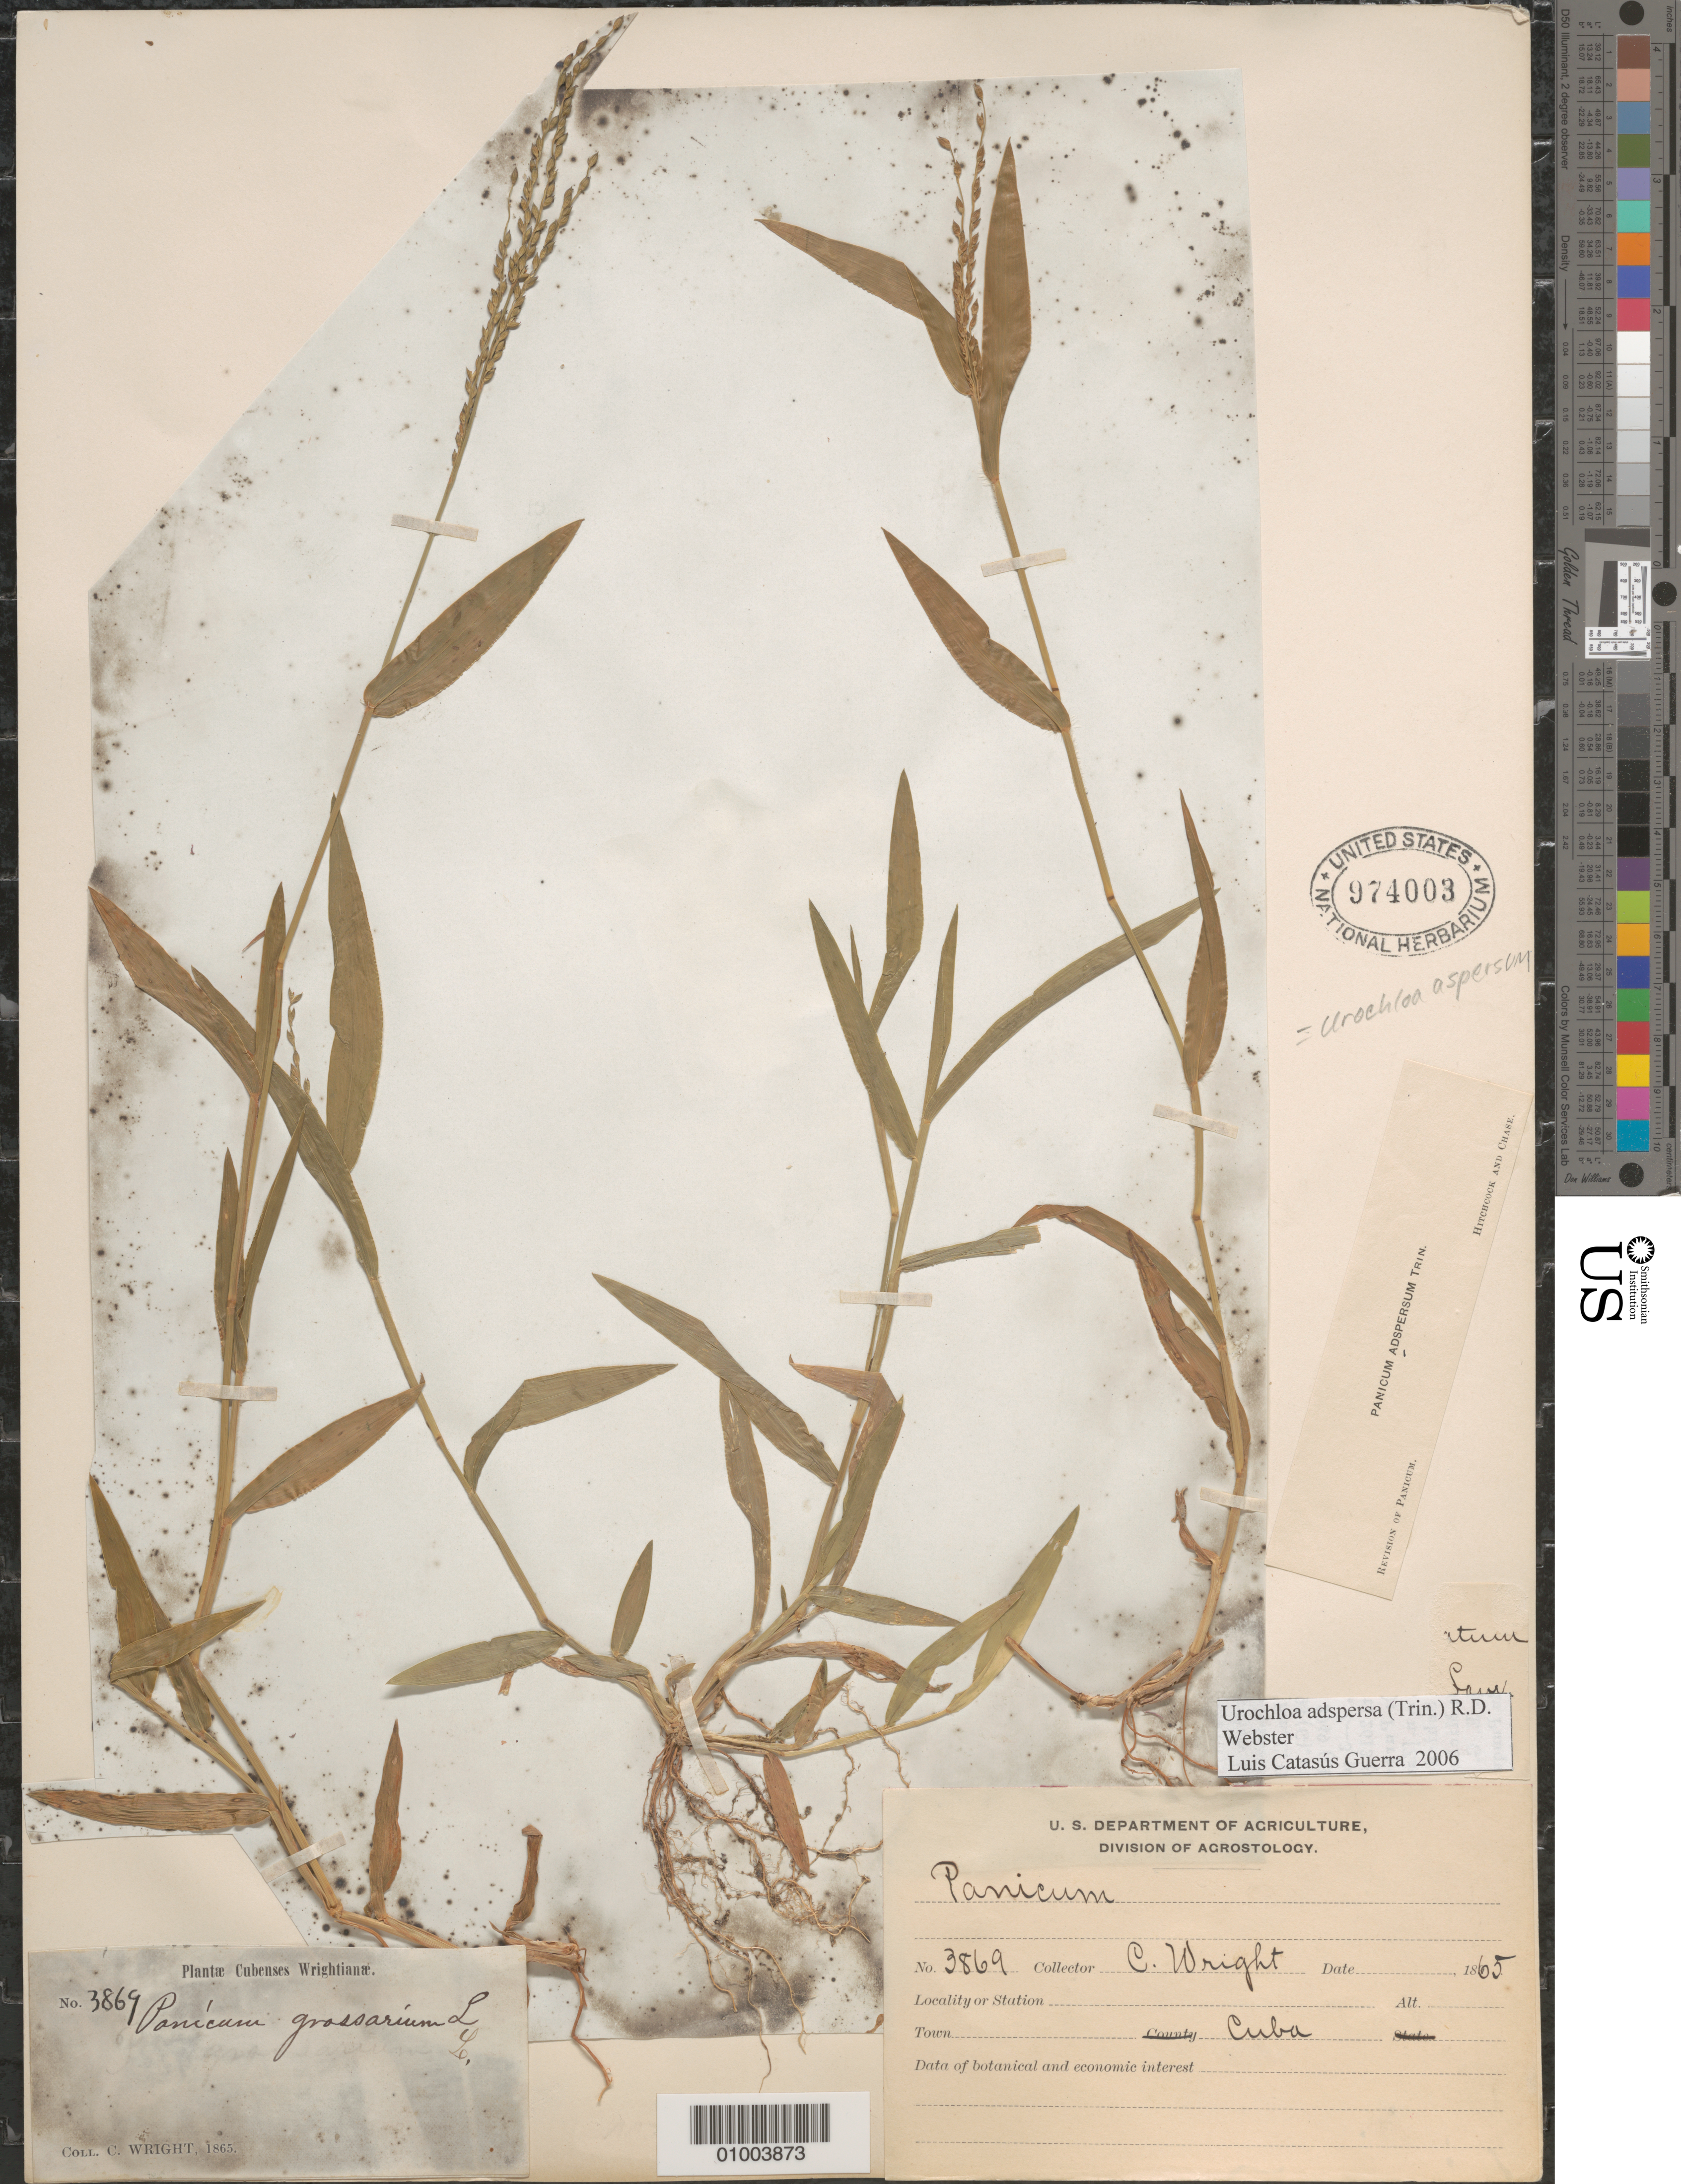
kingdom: Plantae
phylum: Tracheophyta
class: Liliopsida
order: Poales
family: Poaceae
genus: Urochloa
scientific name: Urochloa adspersa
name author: (Trin.) R.D. Webster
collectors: C. Wright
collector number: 3869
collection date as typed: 1865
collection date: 1865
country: Cuba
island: Cuba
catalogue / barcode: US 974003